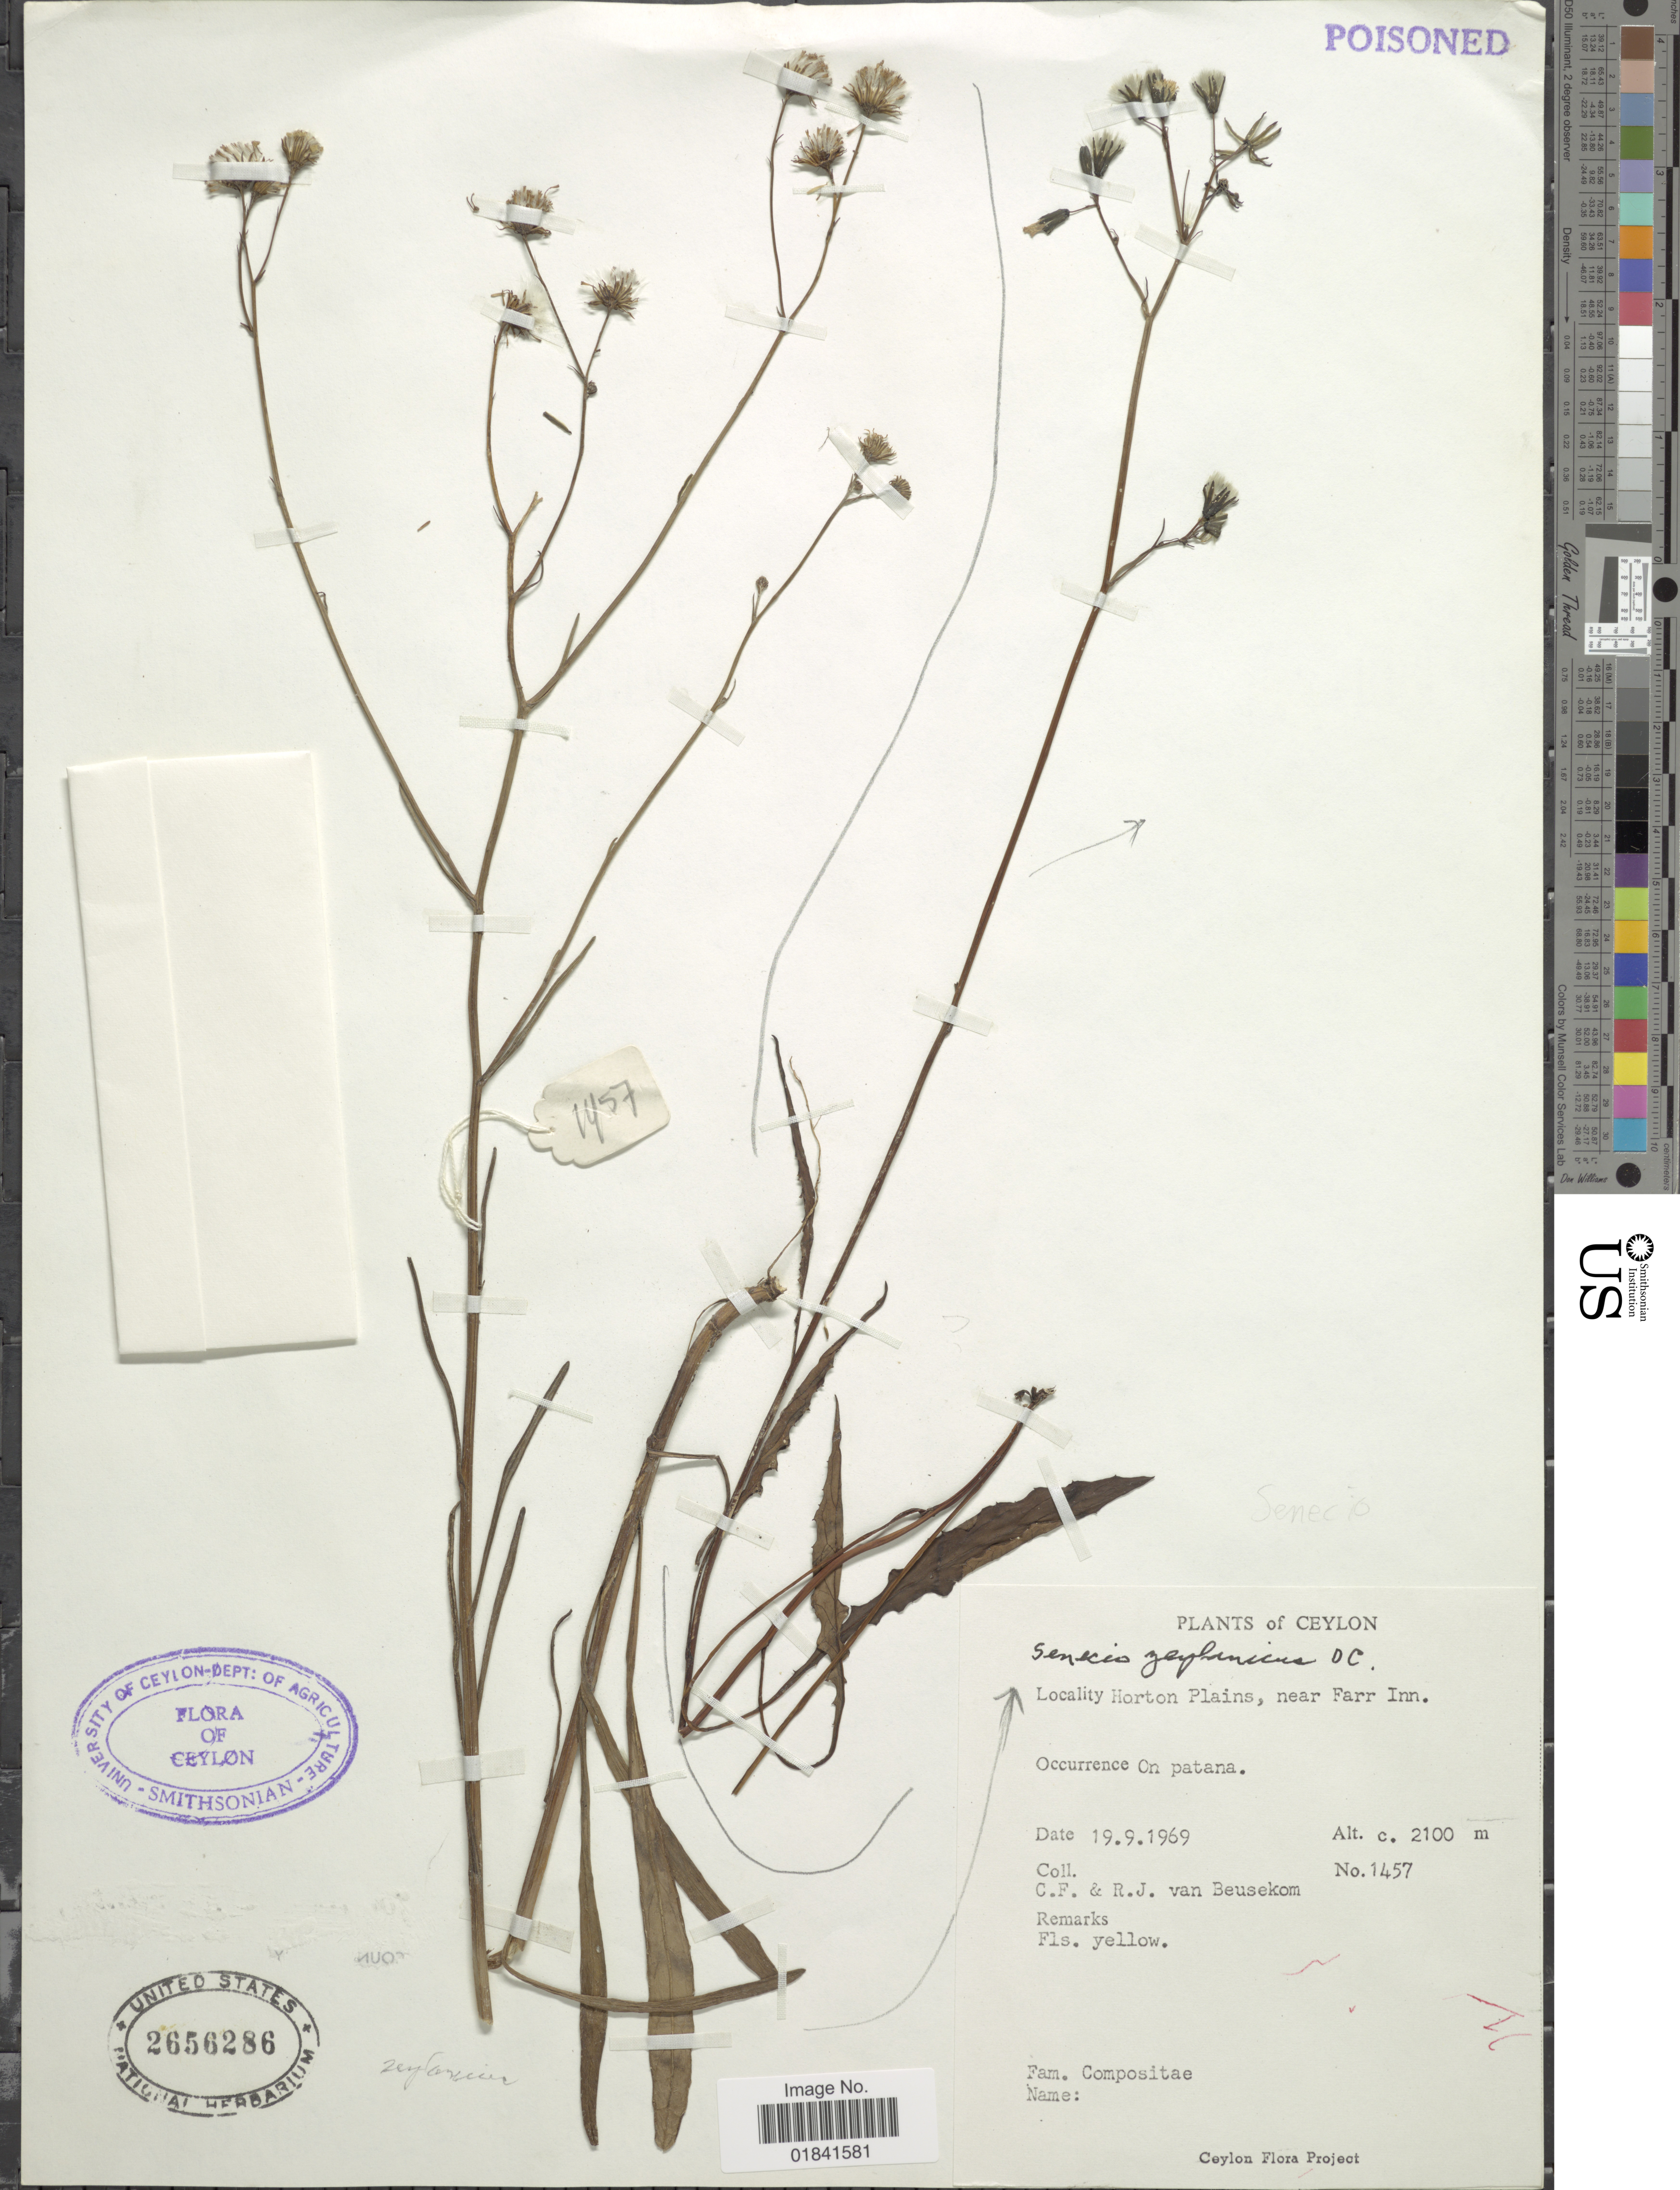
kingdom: Plantae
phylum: Tracheophyta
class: Magnoliopsida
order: Asterales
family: Asteraceae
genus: Senecio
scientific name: Senecio zeylanicus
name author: DC.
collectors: C. F. Beusekom & R. Van Beusekom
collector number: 1457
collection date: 1969-09-19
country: Sri Lanka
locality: Ceylon, Horton Plains, near Farr Inn.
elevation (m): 2100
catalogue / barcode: US 2656286